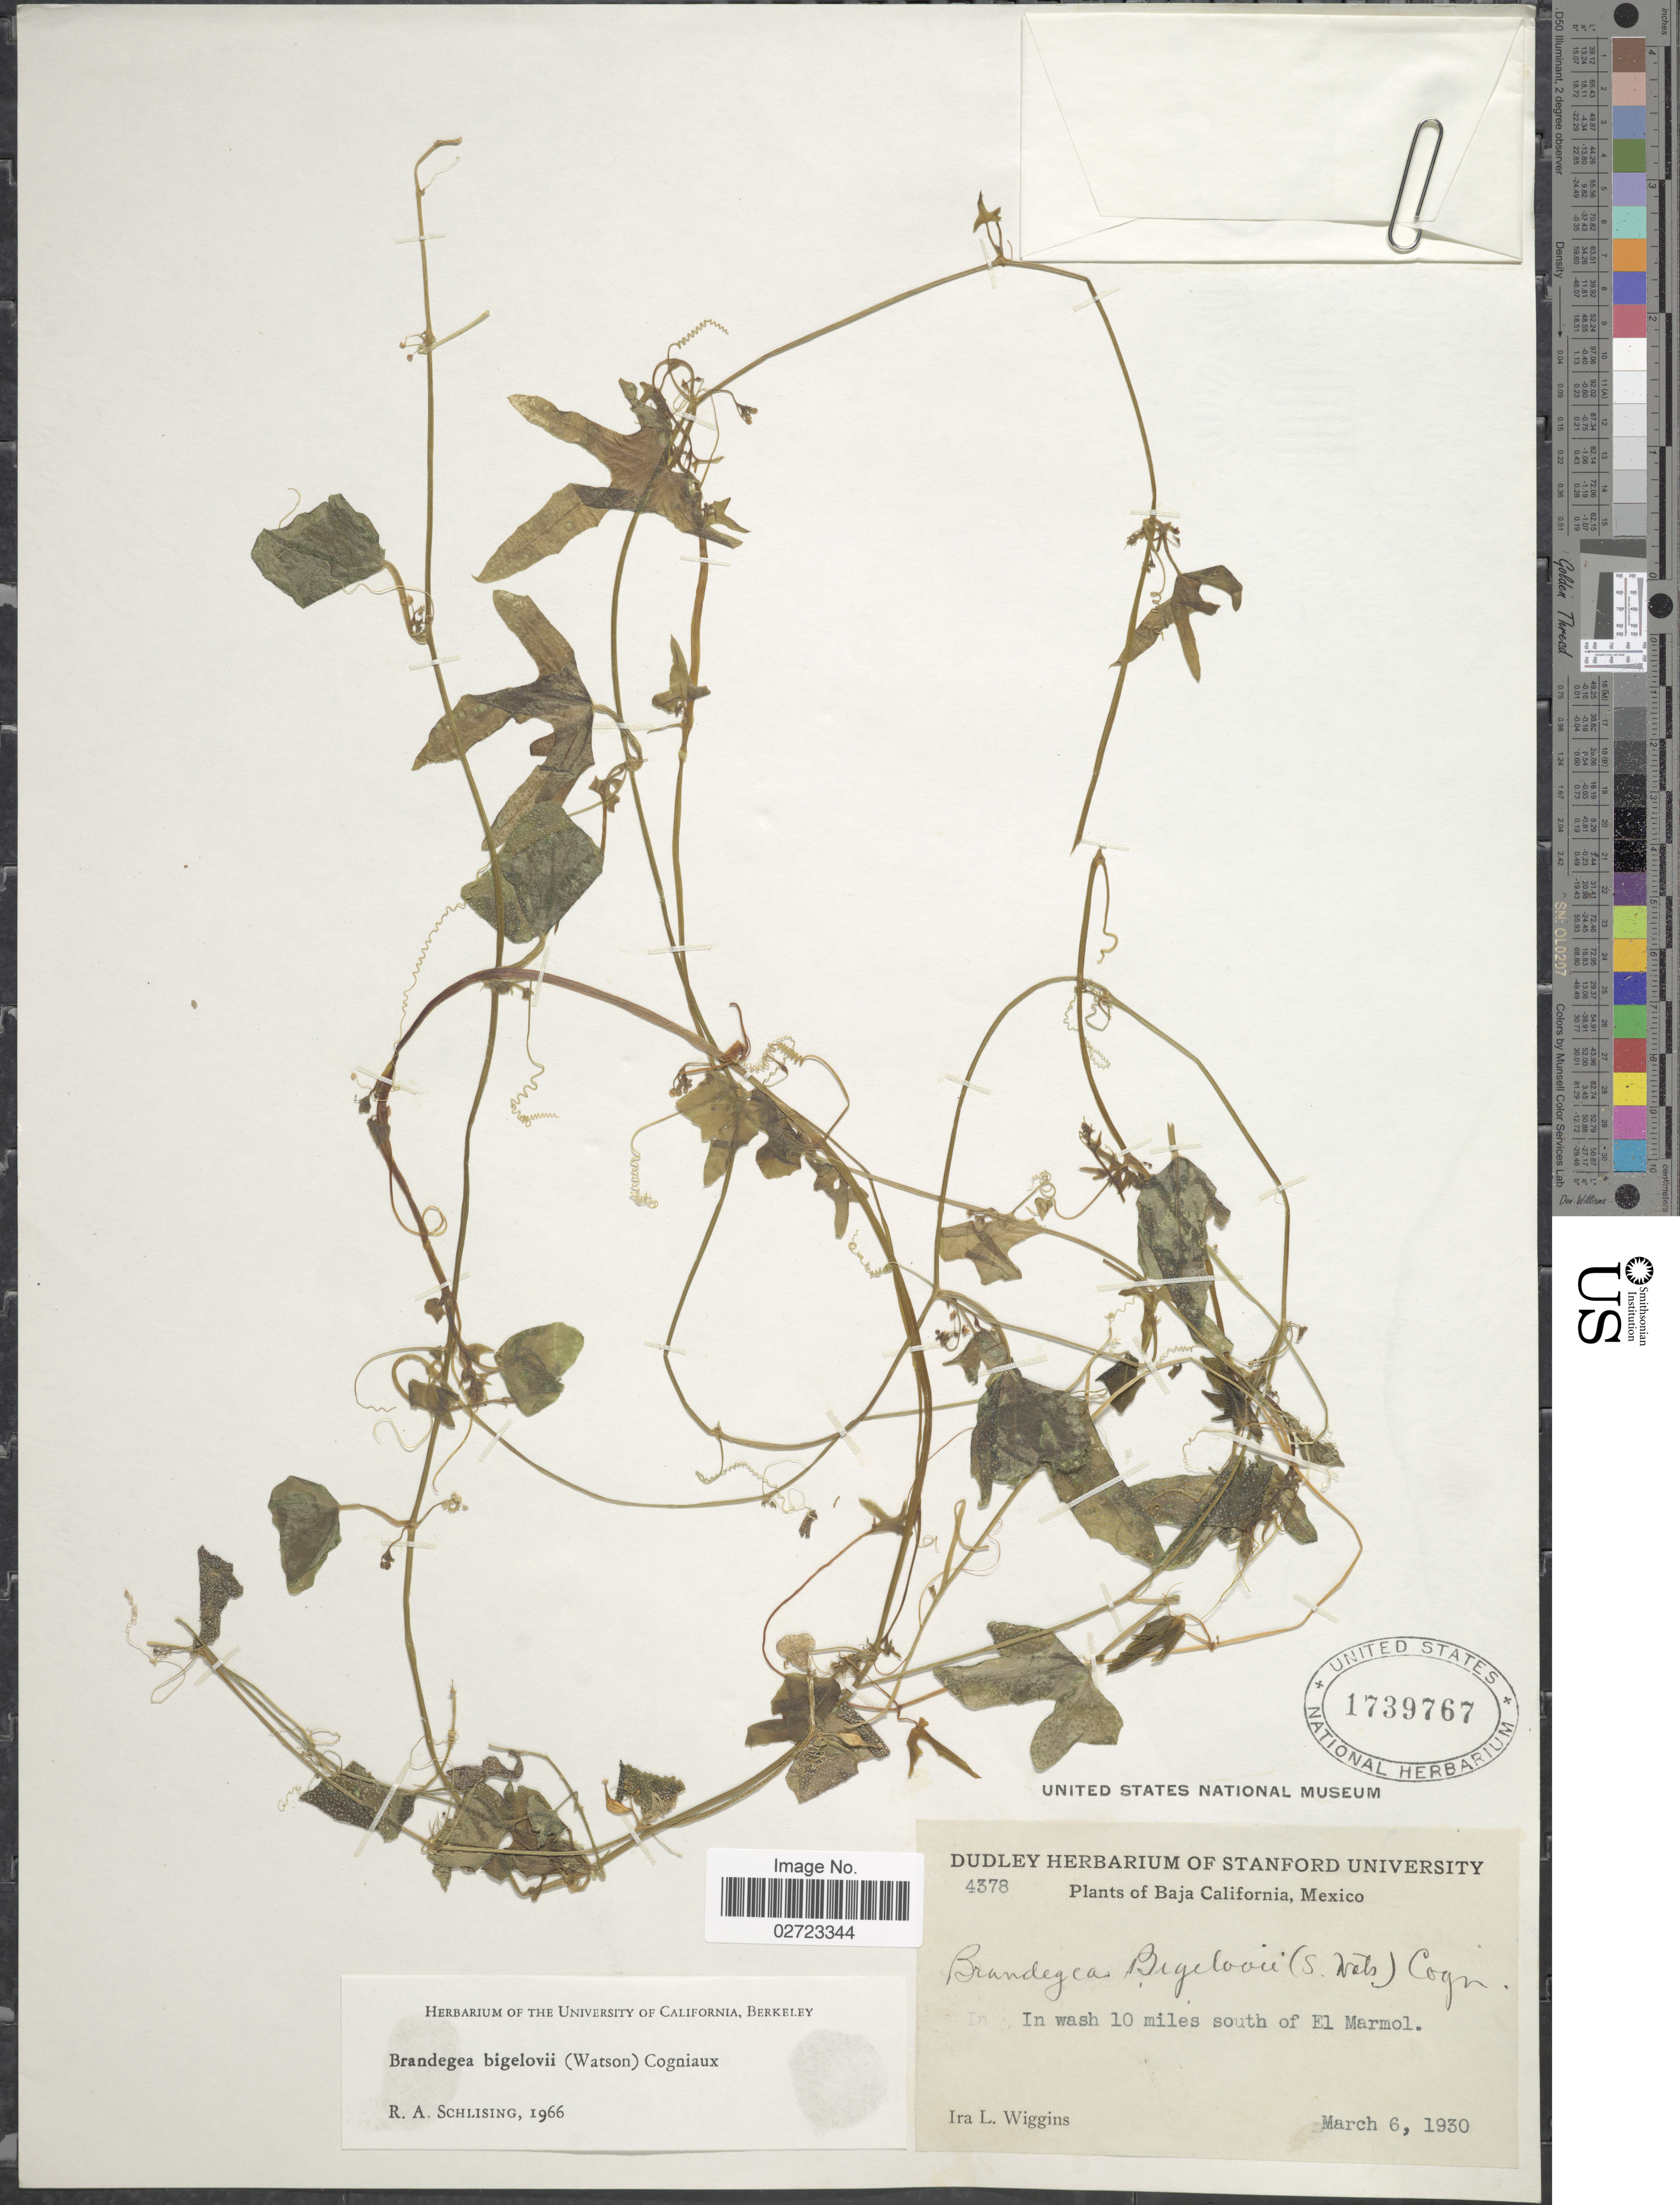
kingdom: Plantae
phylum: Tracheophyta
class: Magnoliopsida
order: Cucurbitales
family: Cucurbitaceae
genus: Brandegea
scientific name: Brandegea bigelovii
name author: (Watson) Cogn.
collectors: I. L. Wiggins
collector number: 4378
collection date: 1930-03-06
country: Mexico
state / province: Baja California Norte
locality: In wash 10 miles south of El Marmol.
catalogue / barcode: US 1739767